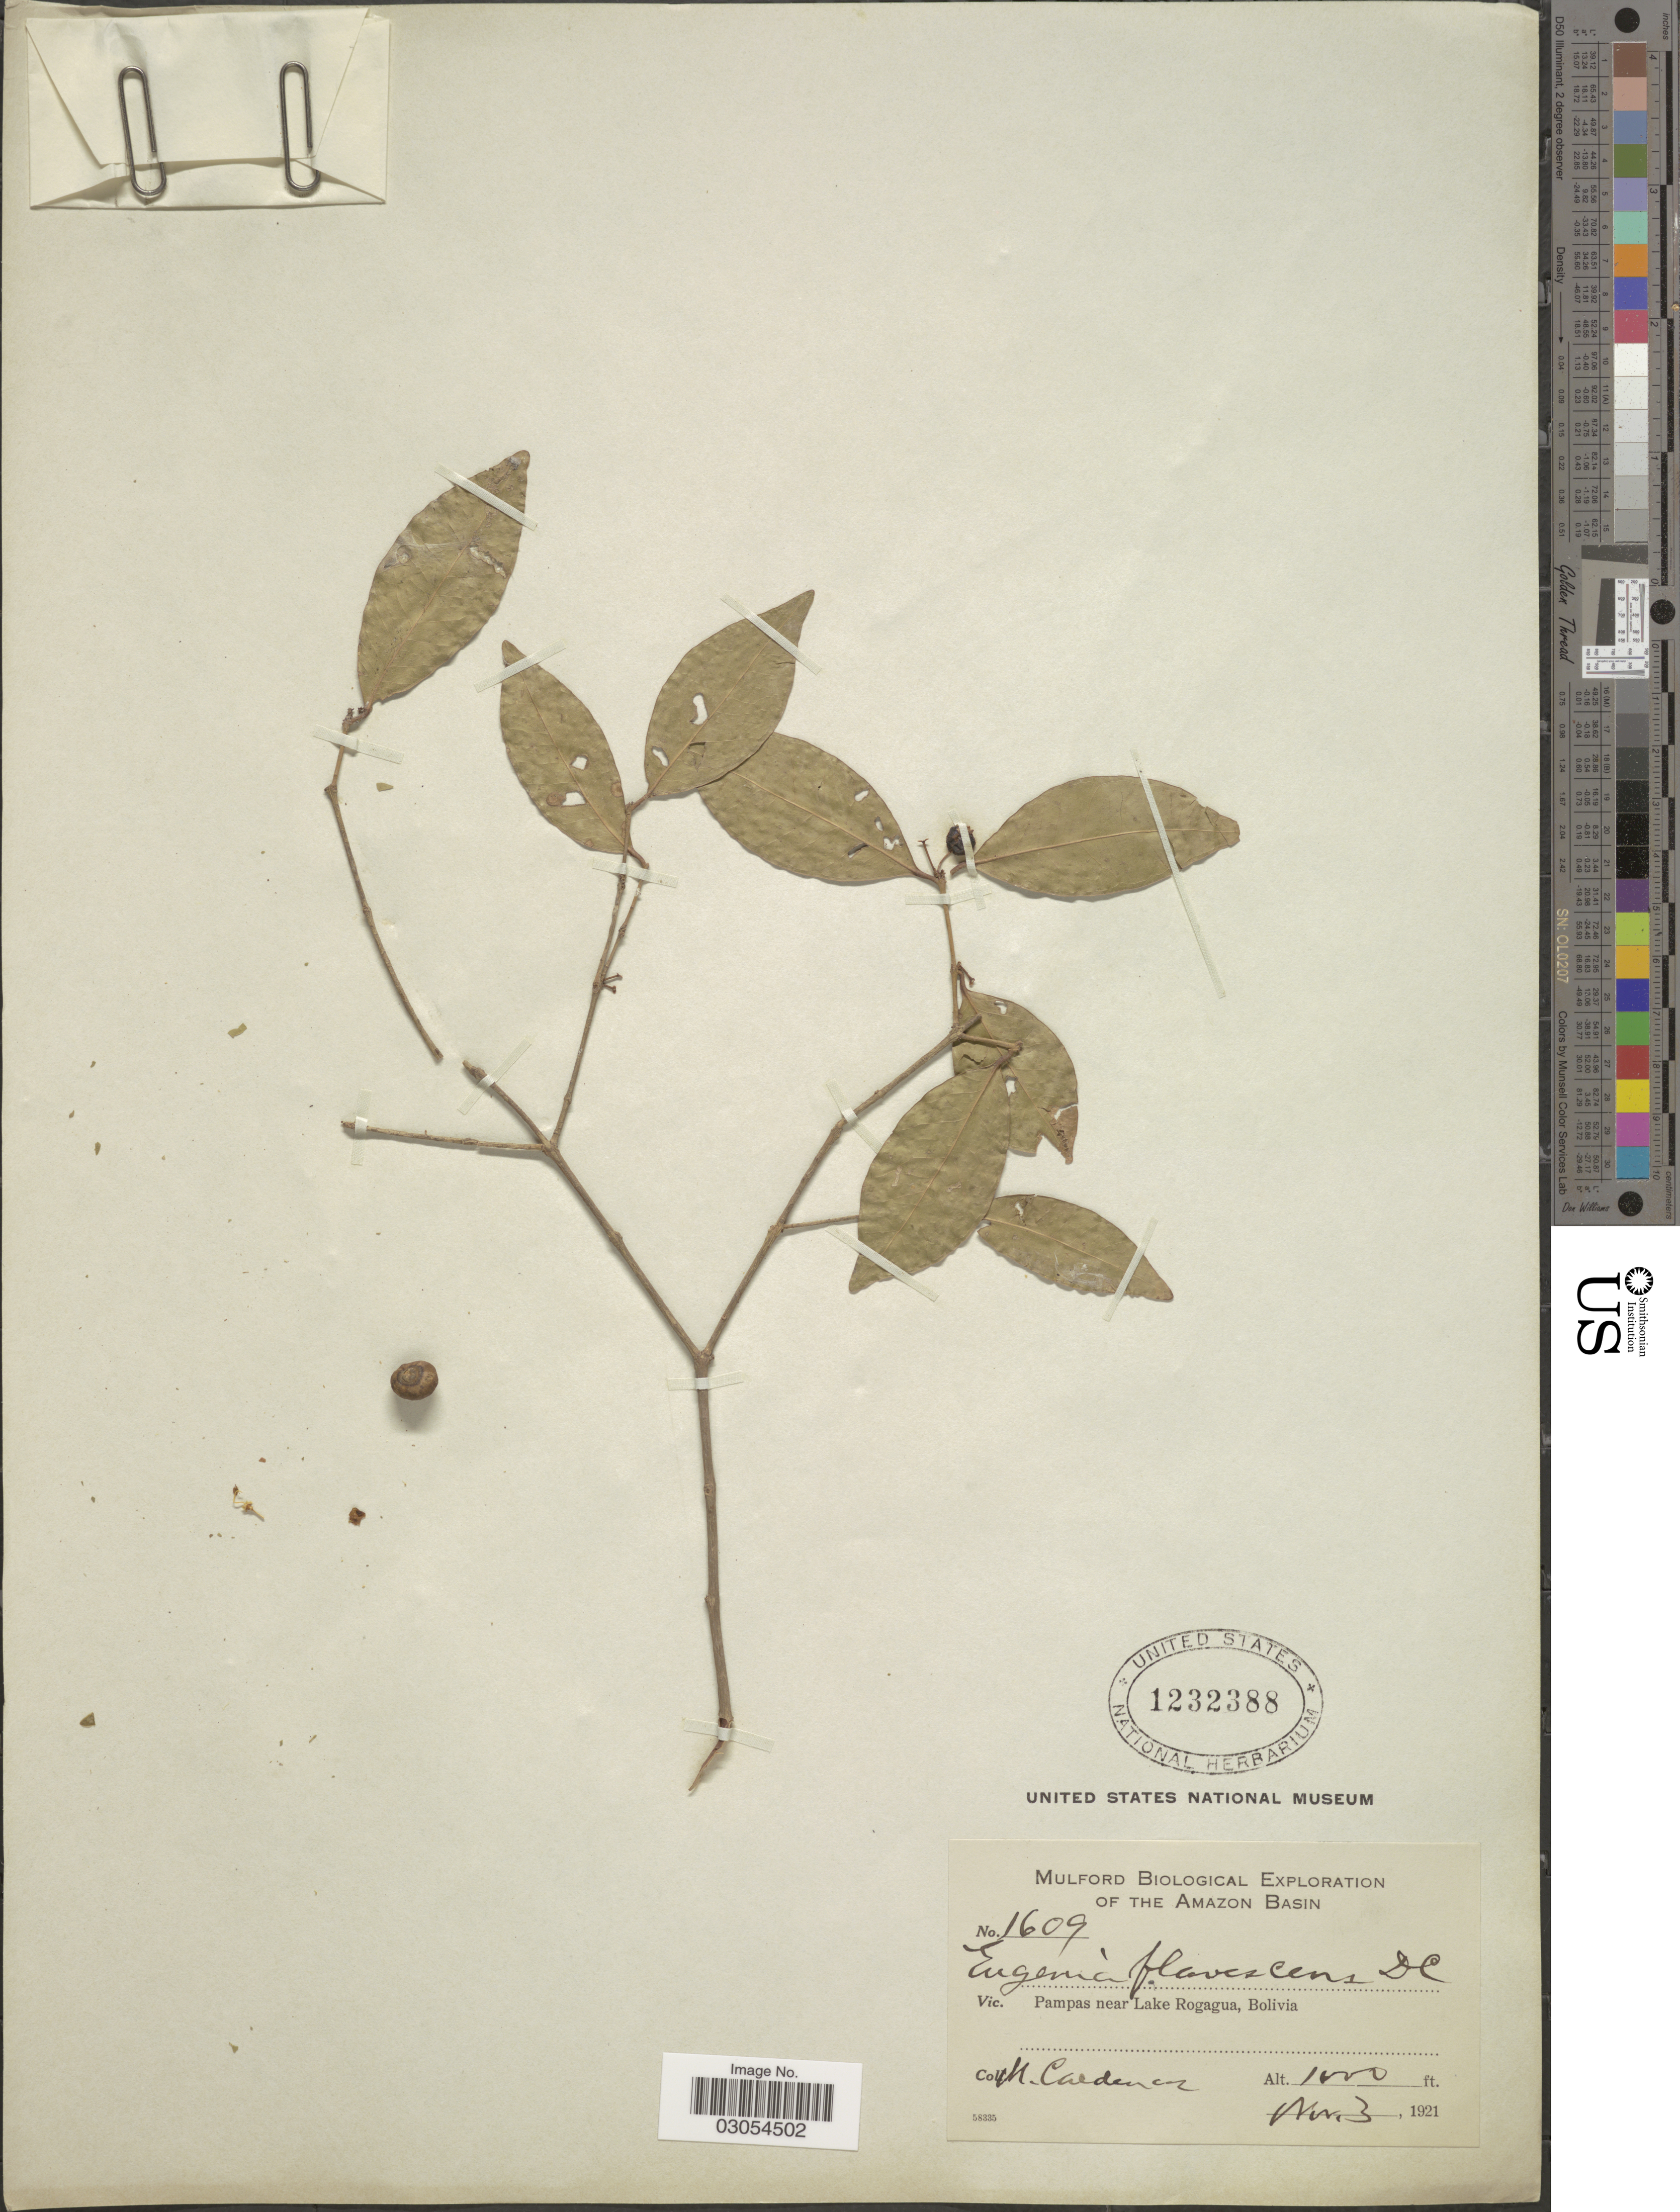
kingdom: Plantae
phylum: Tracheophyta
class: Magnoliopsida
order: Myrtales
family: Myrtaceae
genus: Eugenia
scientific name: Eugenia flavescens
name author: DC.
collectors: M. Cárdenas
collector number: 1609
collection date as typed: Nov. 3, 1921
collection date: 1921-11-03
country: Bolivia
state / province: Beni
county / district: José Ballivián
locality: Pampas near Lake Rogagua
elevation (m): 305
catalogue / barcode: US 1232388